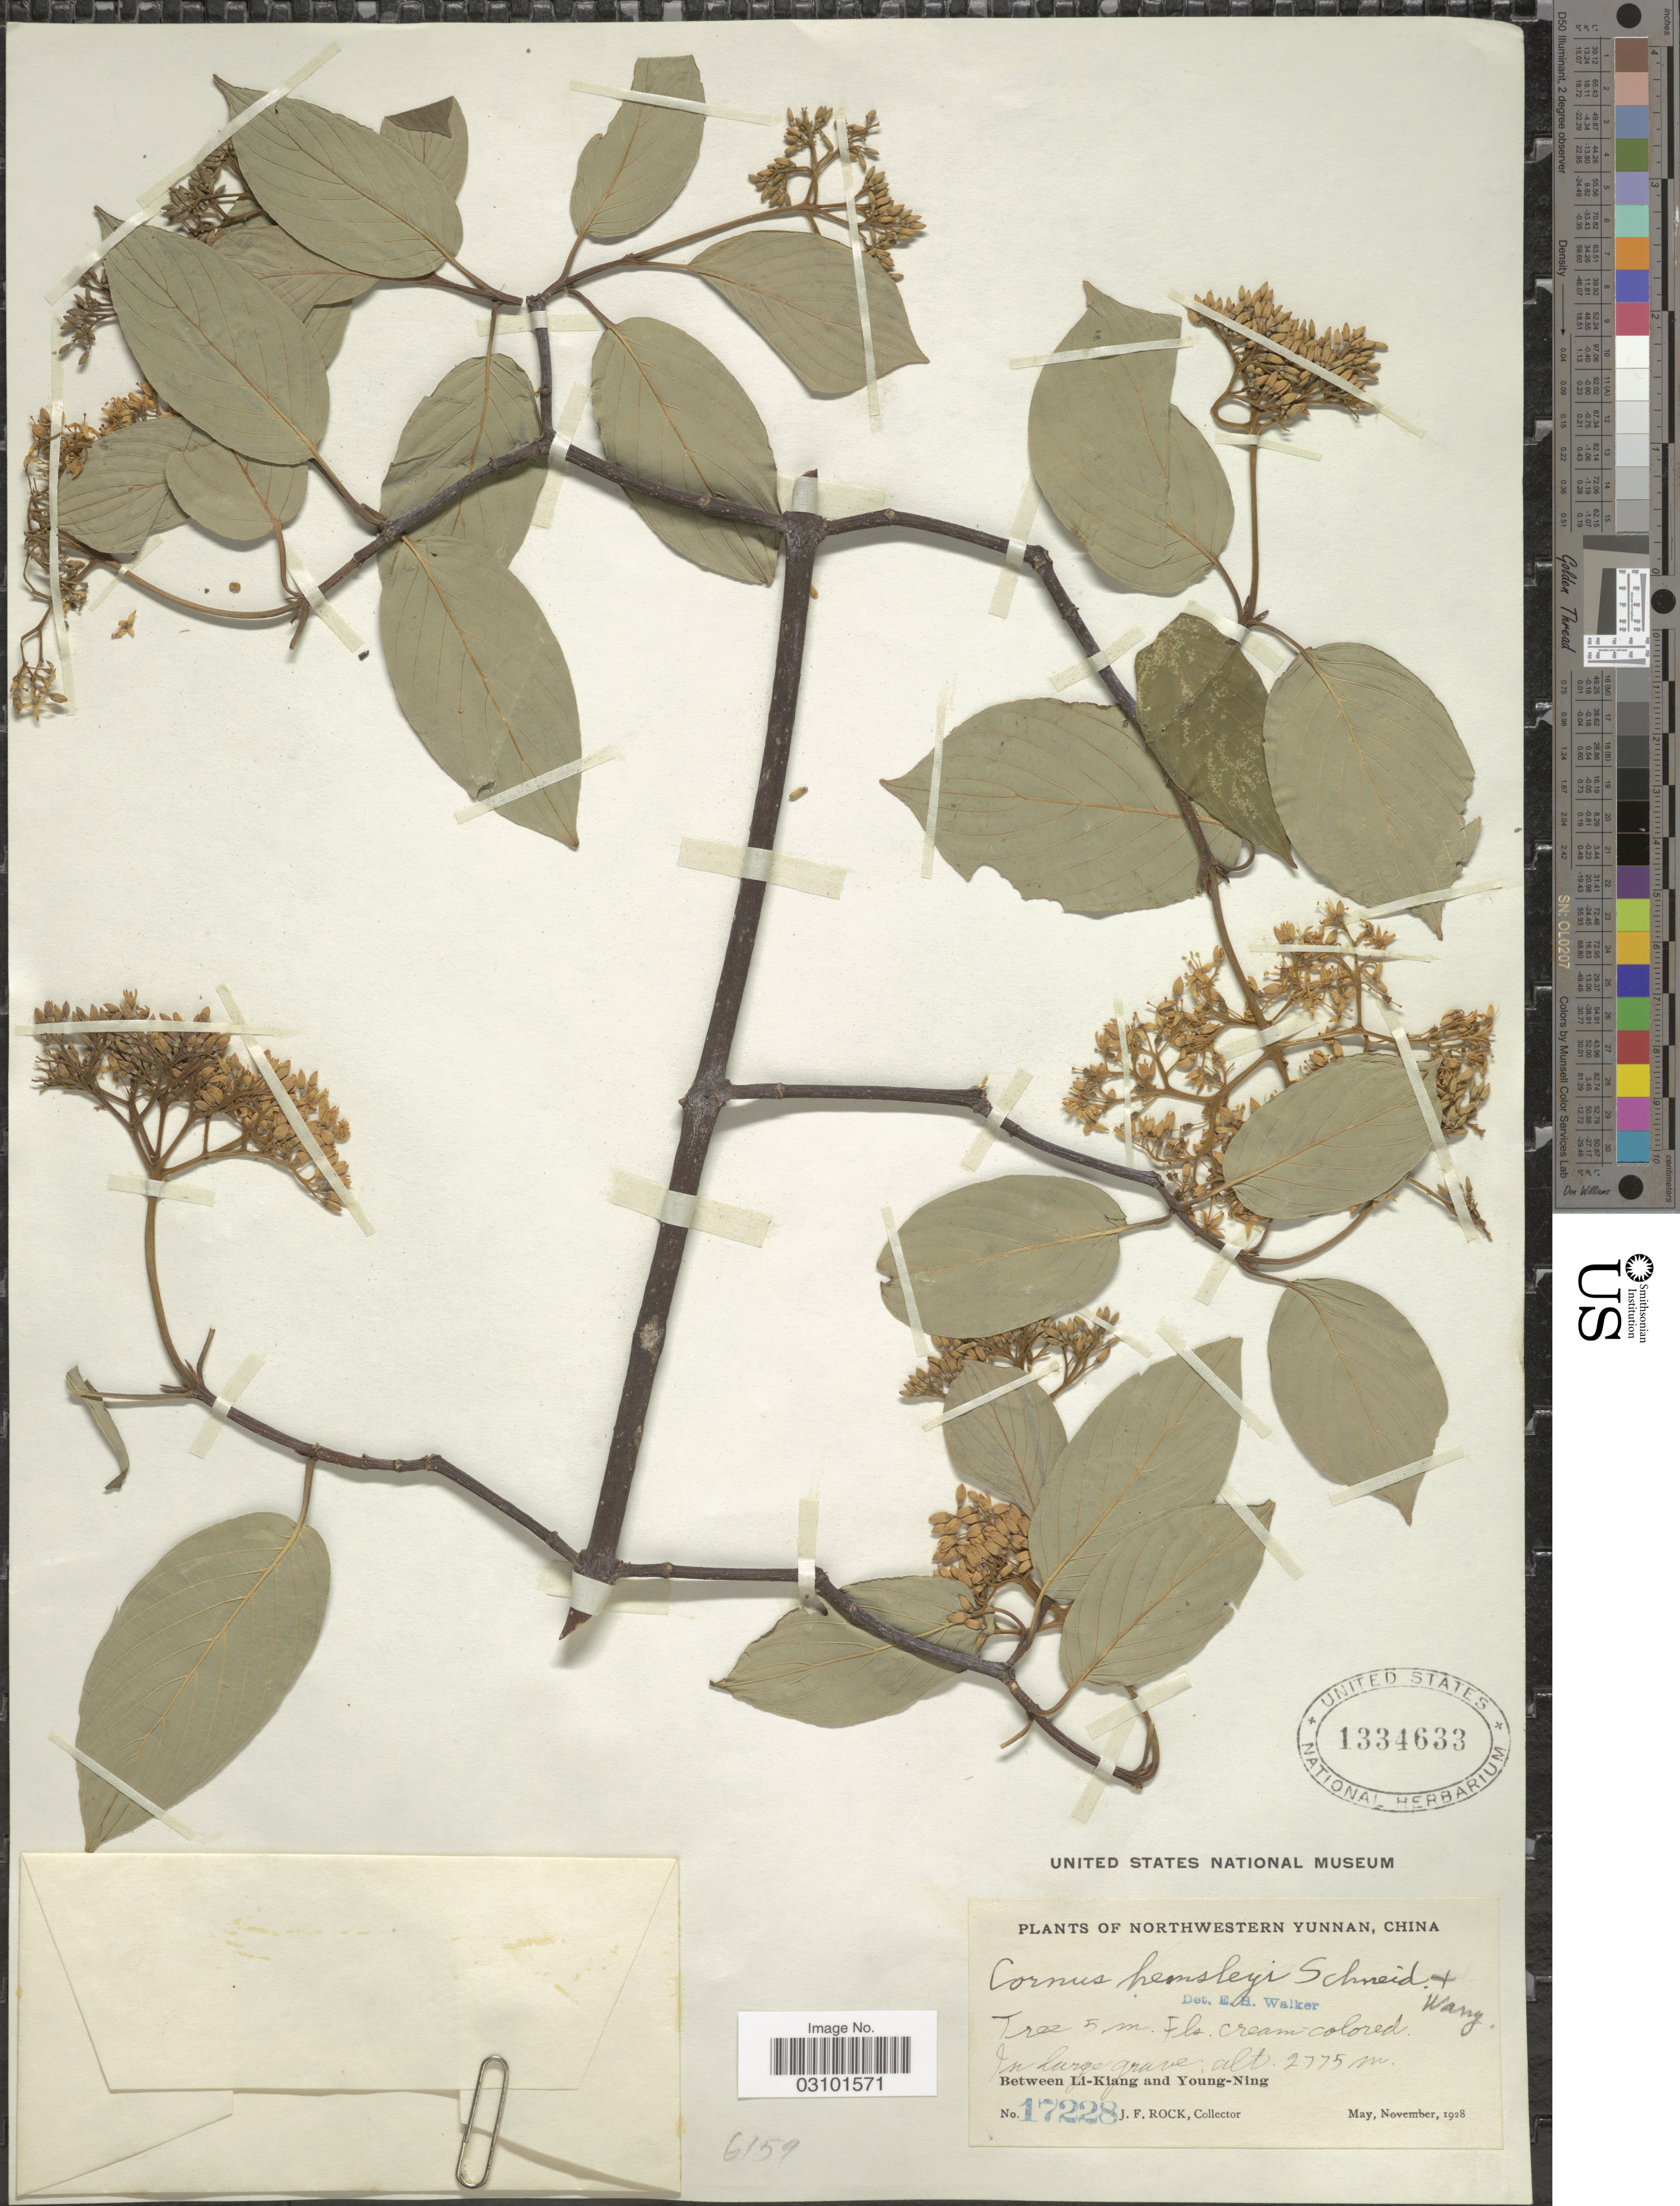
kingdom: Plantae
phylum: Tracheophyta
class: Magnoliopsida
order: Cornales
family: Cornaceae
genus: Cornus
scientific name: Cornus hemsleyi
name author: C.K. Schneid. & Wagnerin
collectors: J. Rock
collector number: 17228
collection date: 1928-05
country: China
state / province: Yunnan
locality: Northwestern Yunnan. Between Li-Kiang and Young-Ning.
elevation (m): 2775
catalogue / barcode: US 1334633